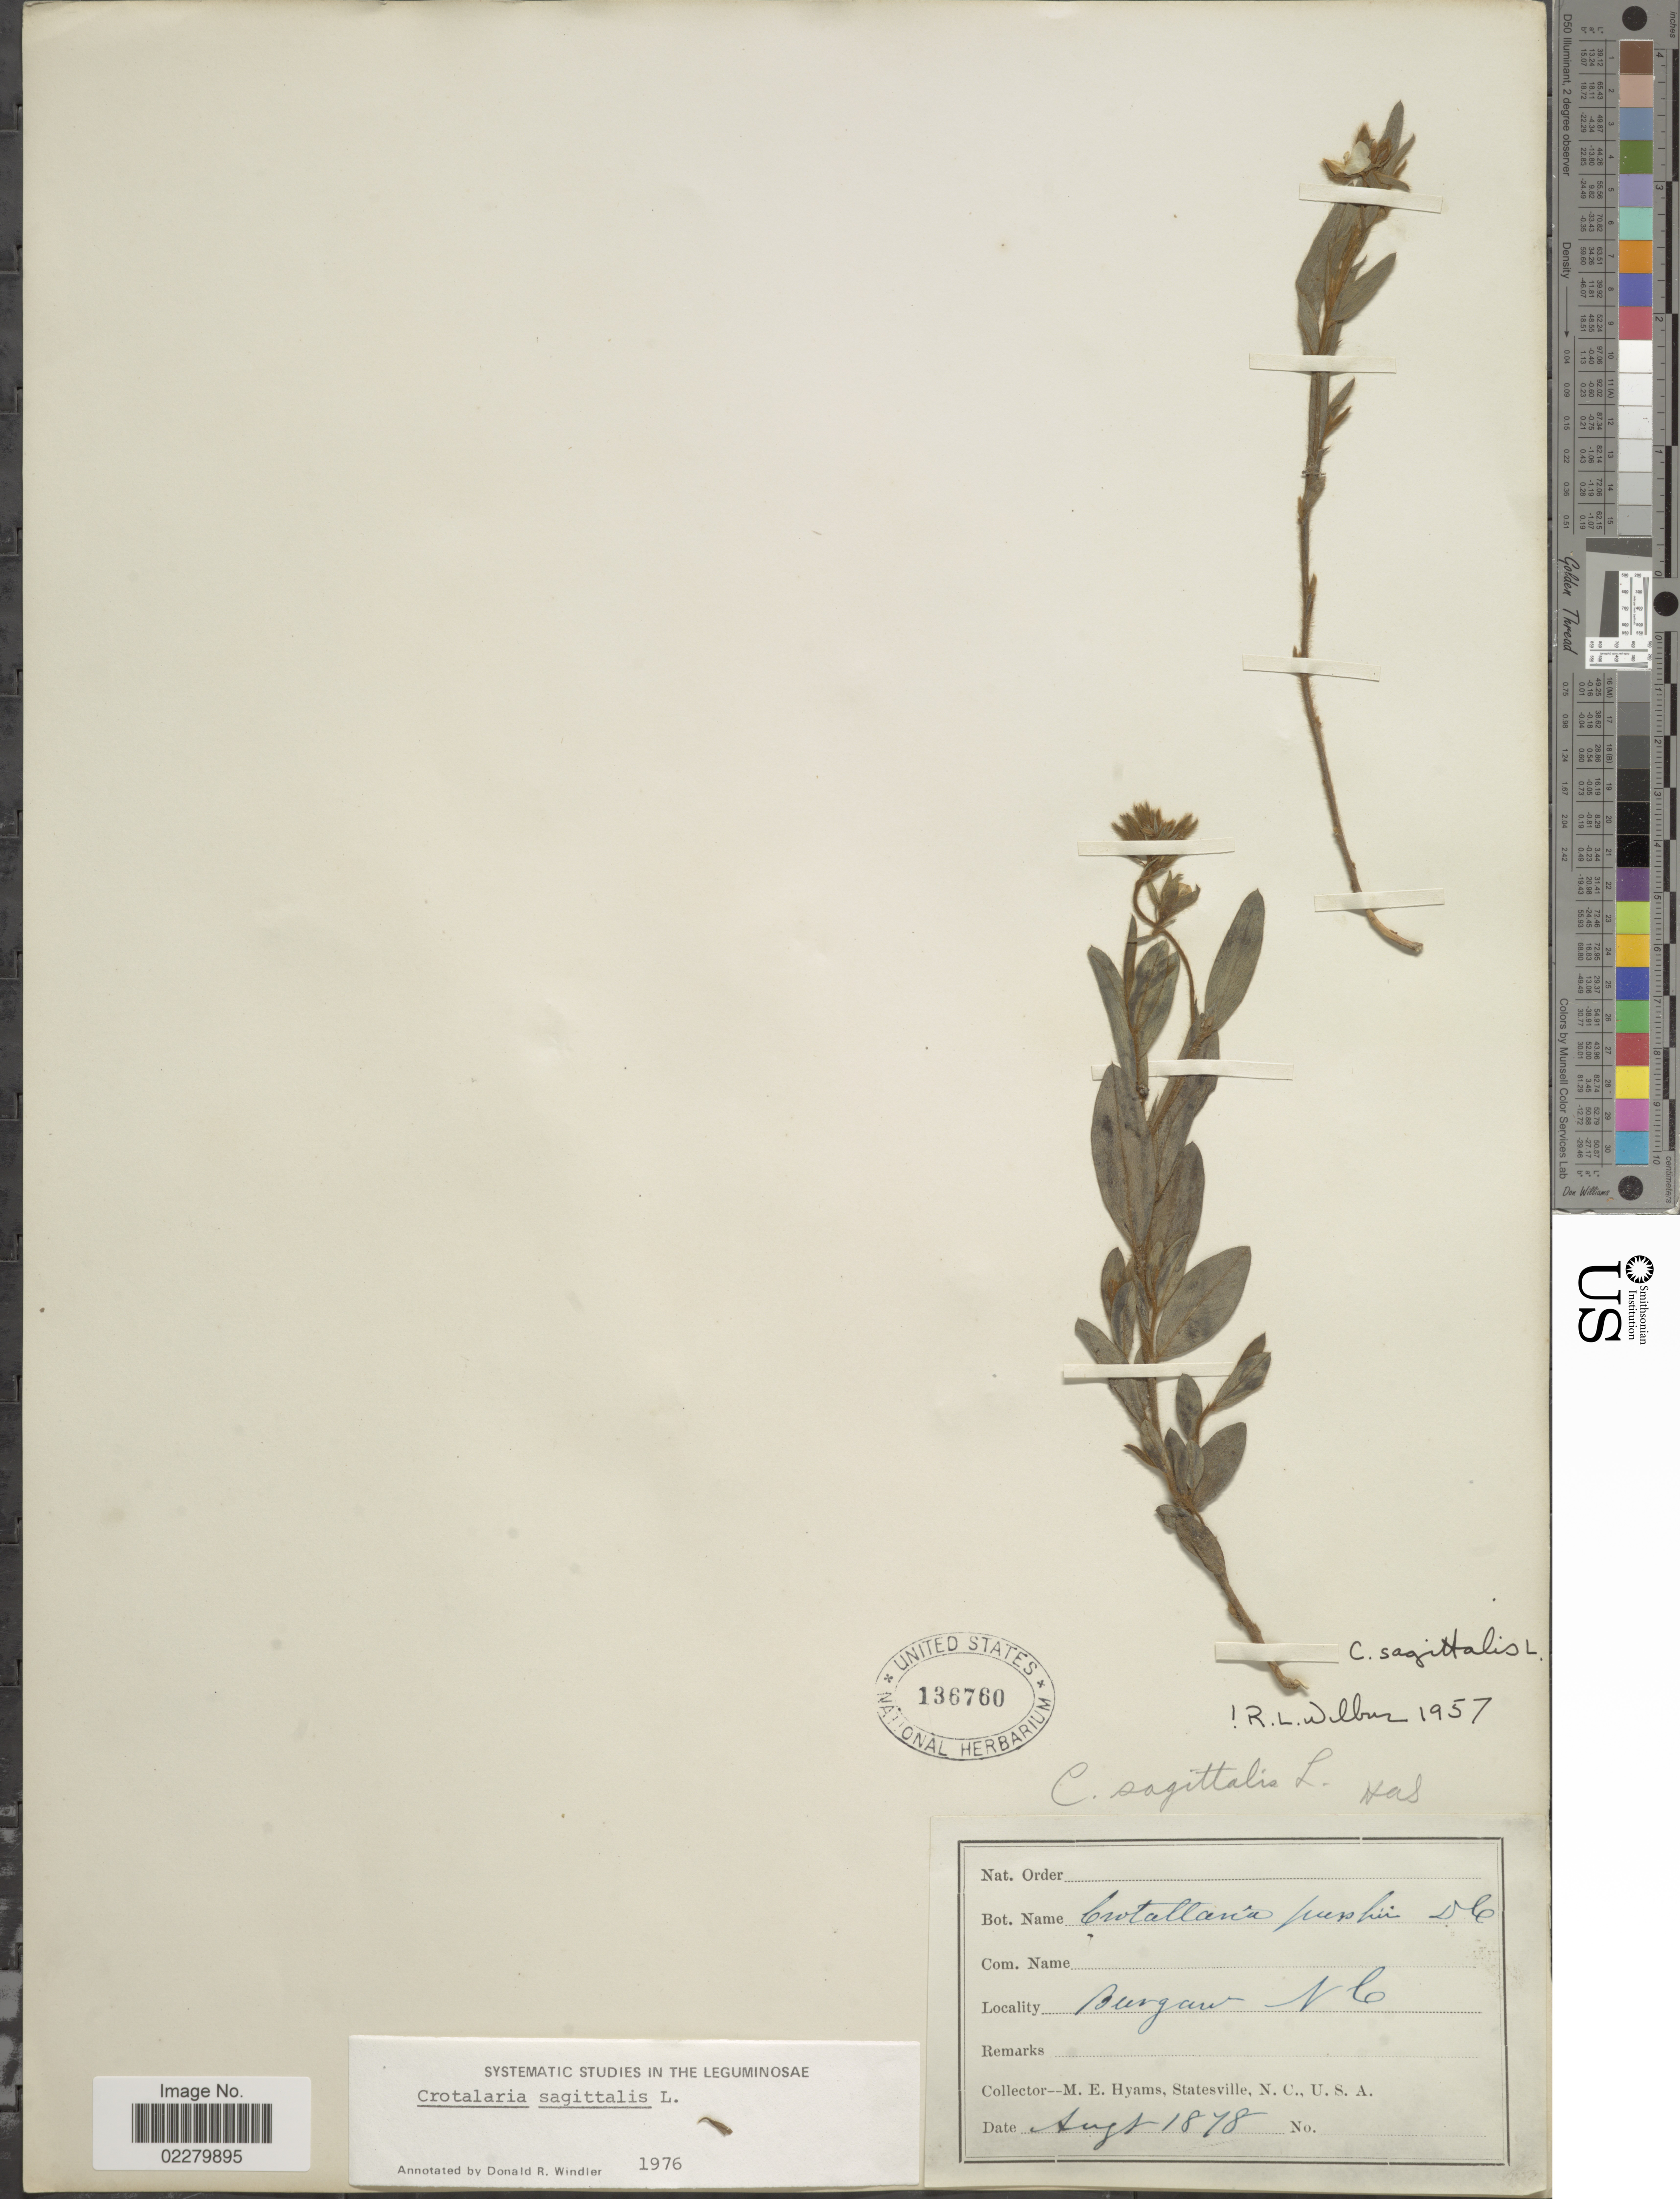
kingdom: Plantae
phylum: Tracheophyta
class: Magnoliopsida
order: Fabales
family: Fabaceae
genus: Crotalaria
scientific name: Crotalaria sagittalis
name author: L.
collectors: M. E. Hyams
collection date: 1878-08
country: United States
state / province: North Carolina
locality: Burgaw, N.C.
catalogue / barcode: US 136760